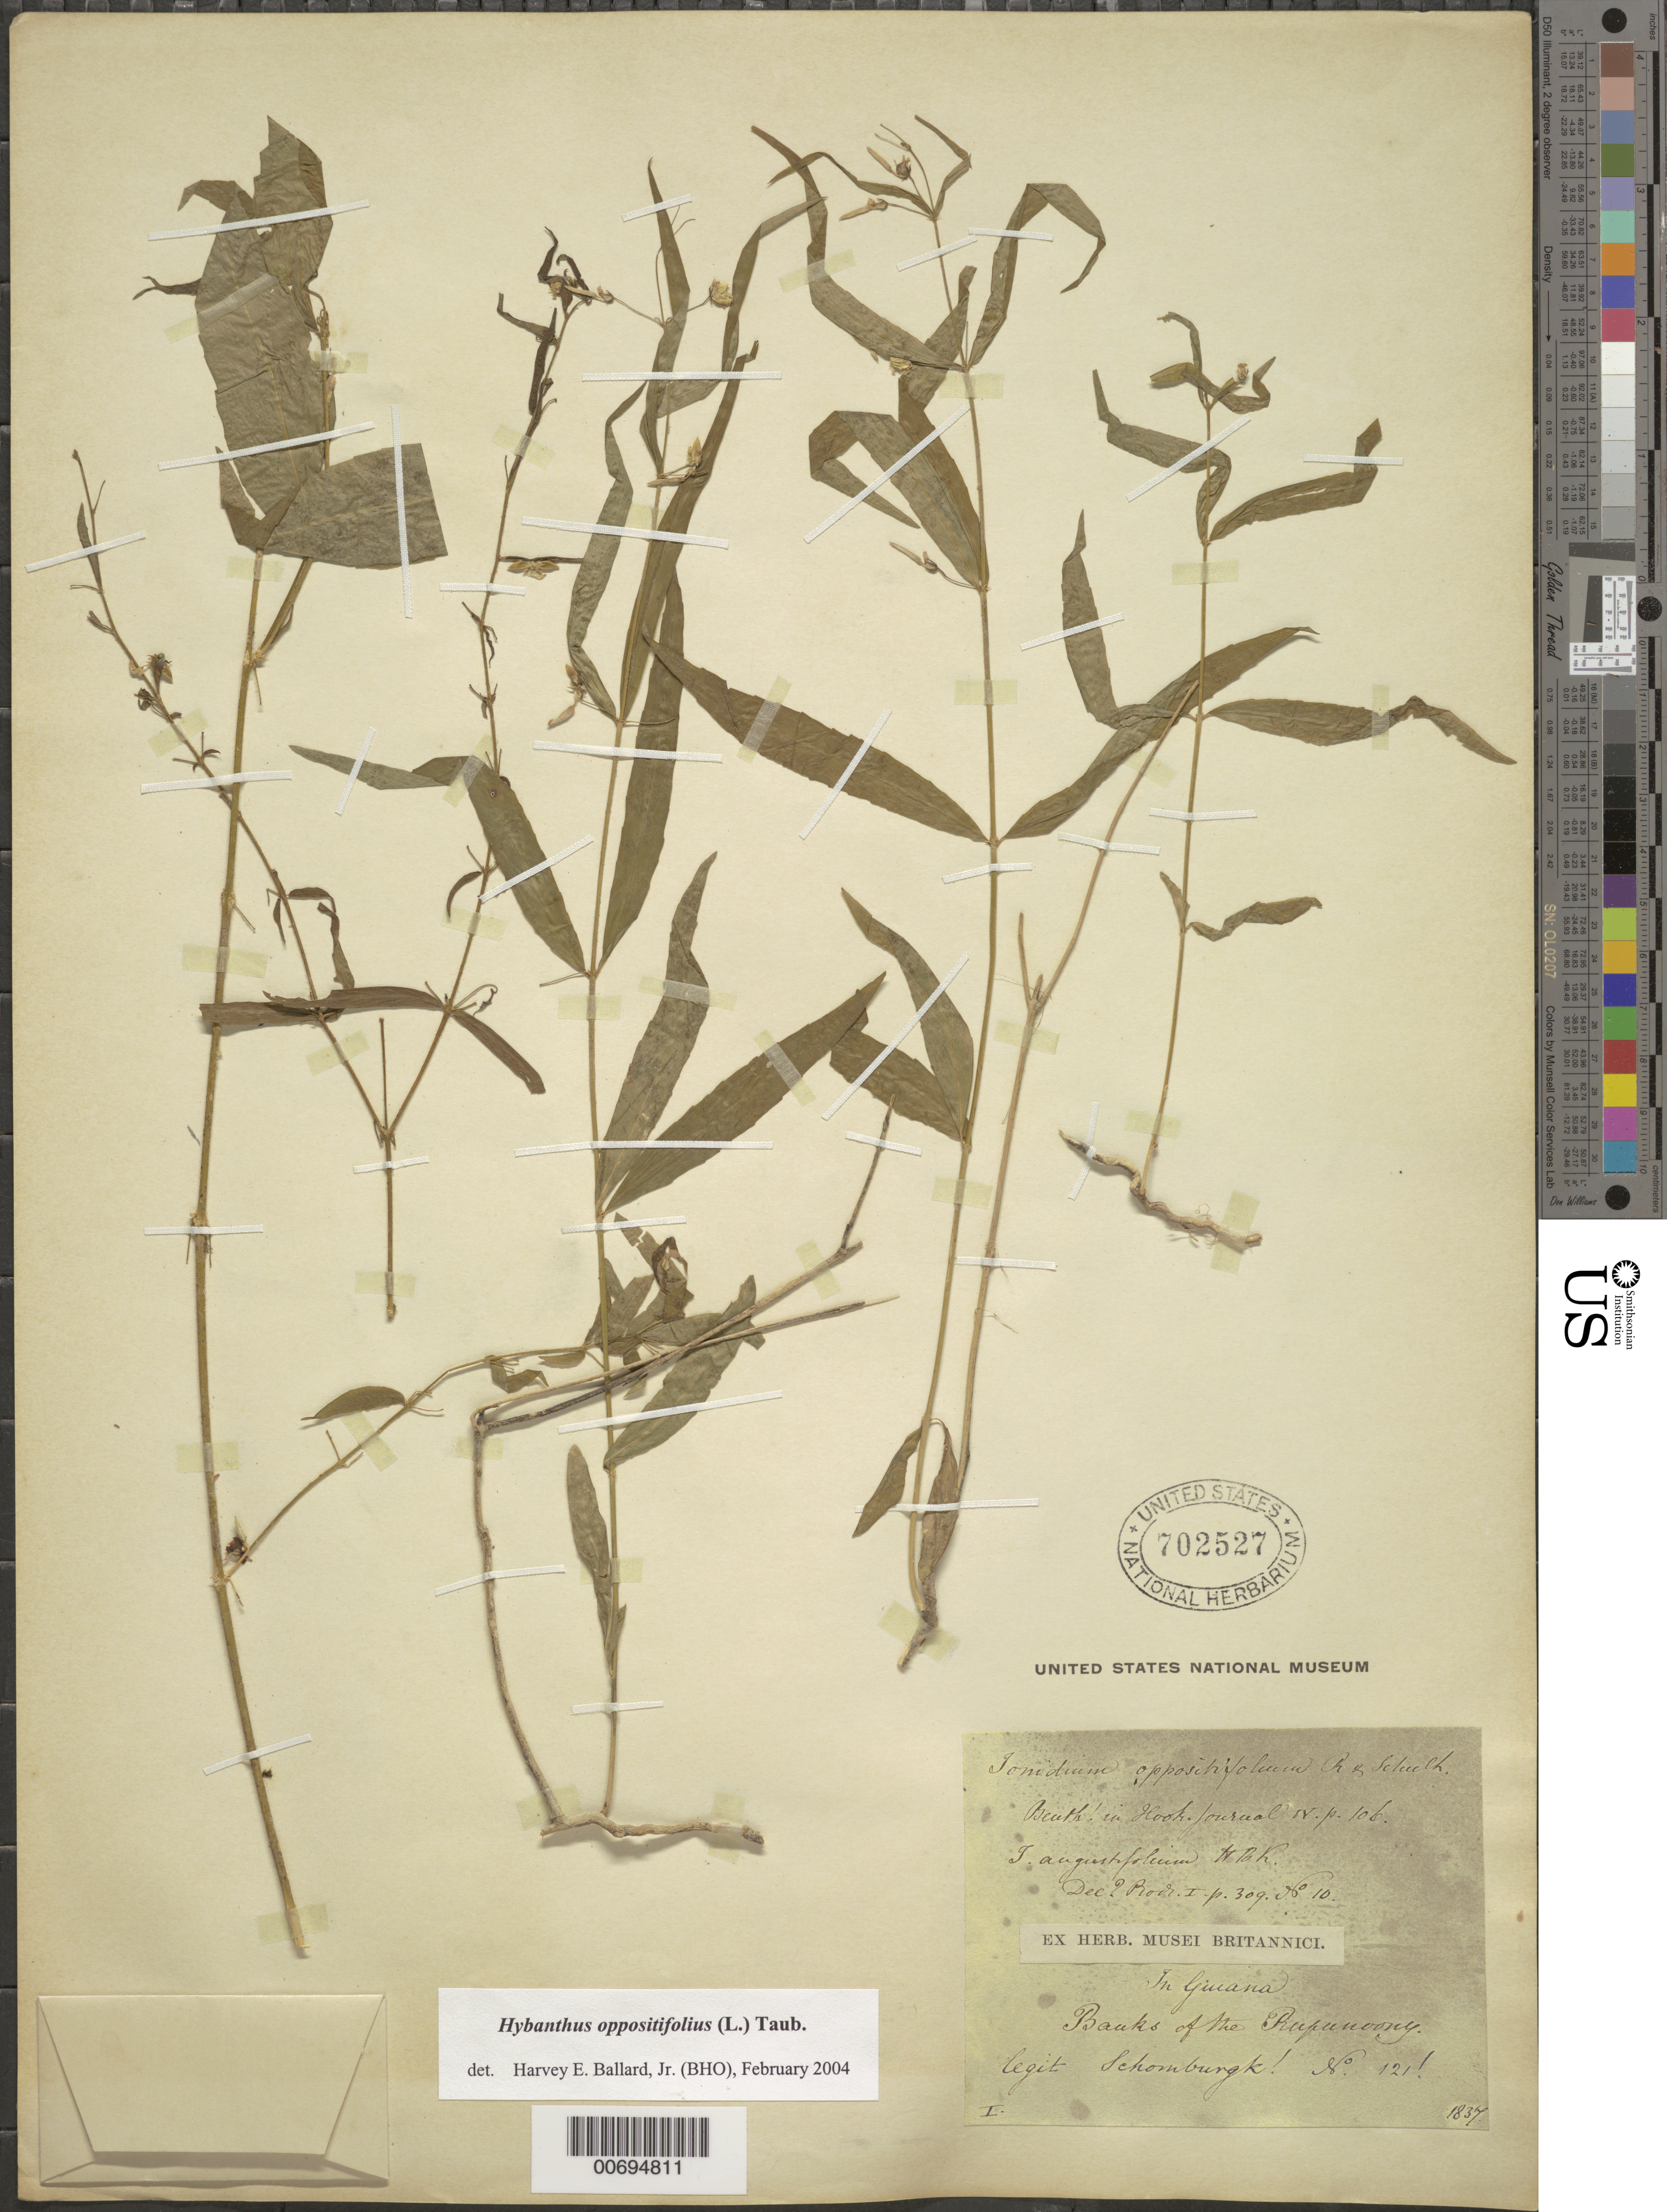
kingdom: Plantae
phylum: Tracheophyta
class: Magnoliopsida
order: Malpighiales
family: Violaceae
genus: Pombalia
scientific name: Pombalia oppositifolia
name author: (L.) Paula-Souza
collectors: R. H. Schomburgk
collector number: I 121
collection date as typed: January 1837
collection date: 1837-01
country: Guyana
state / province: U. Takutu-U. Essequibo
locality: Rupununi River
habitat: Riverbank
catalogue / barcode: US 702527